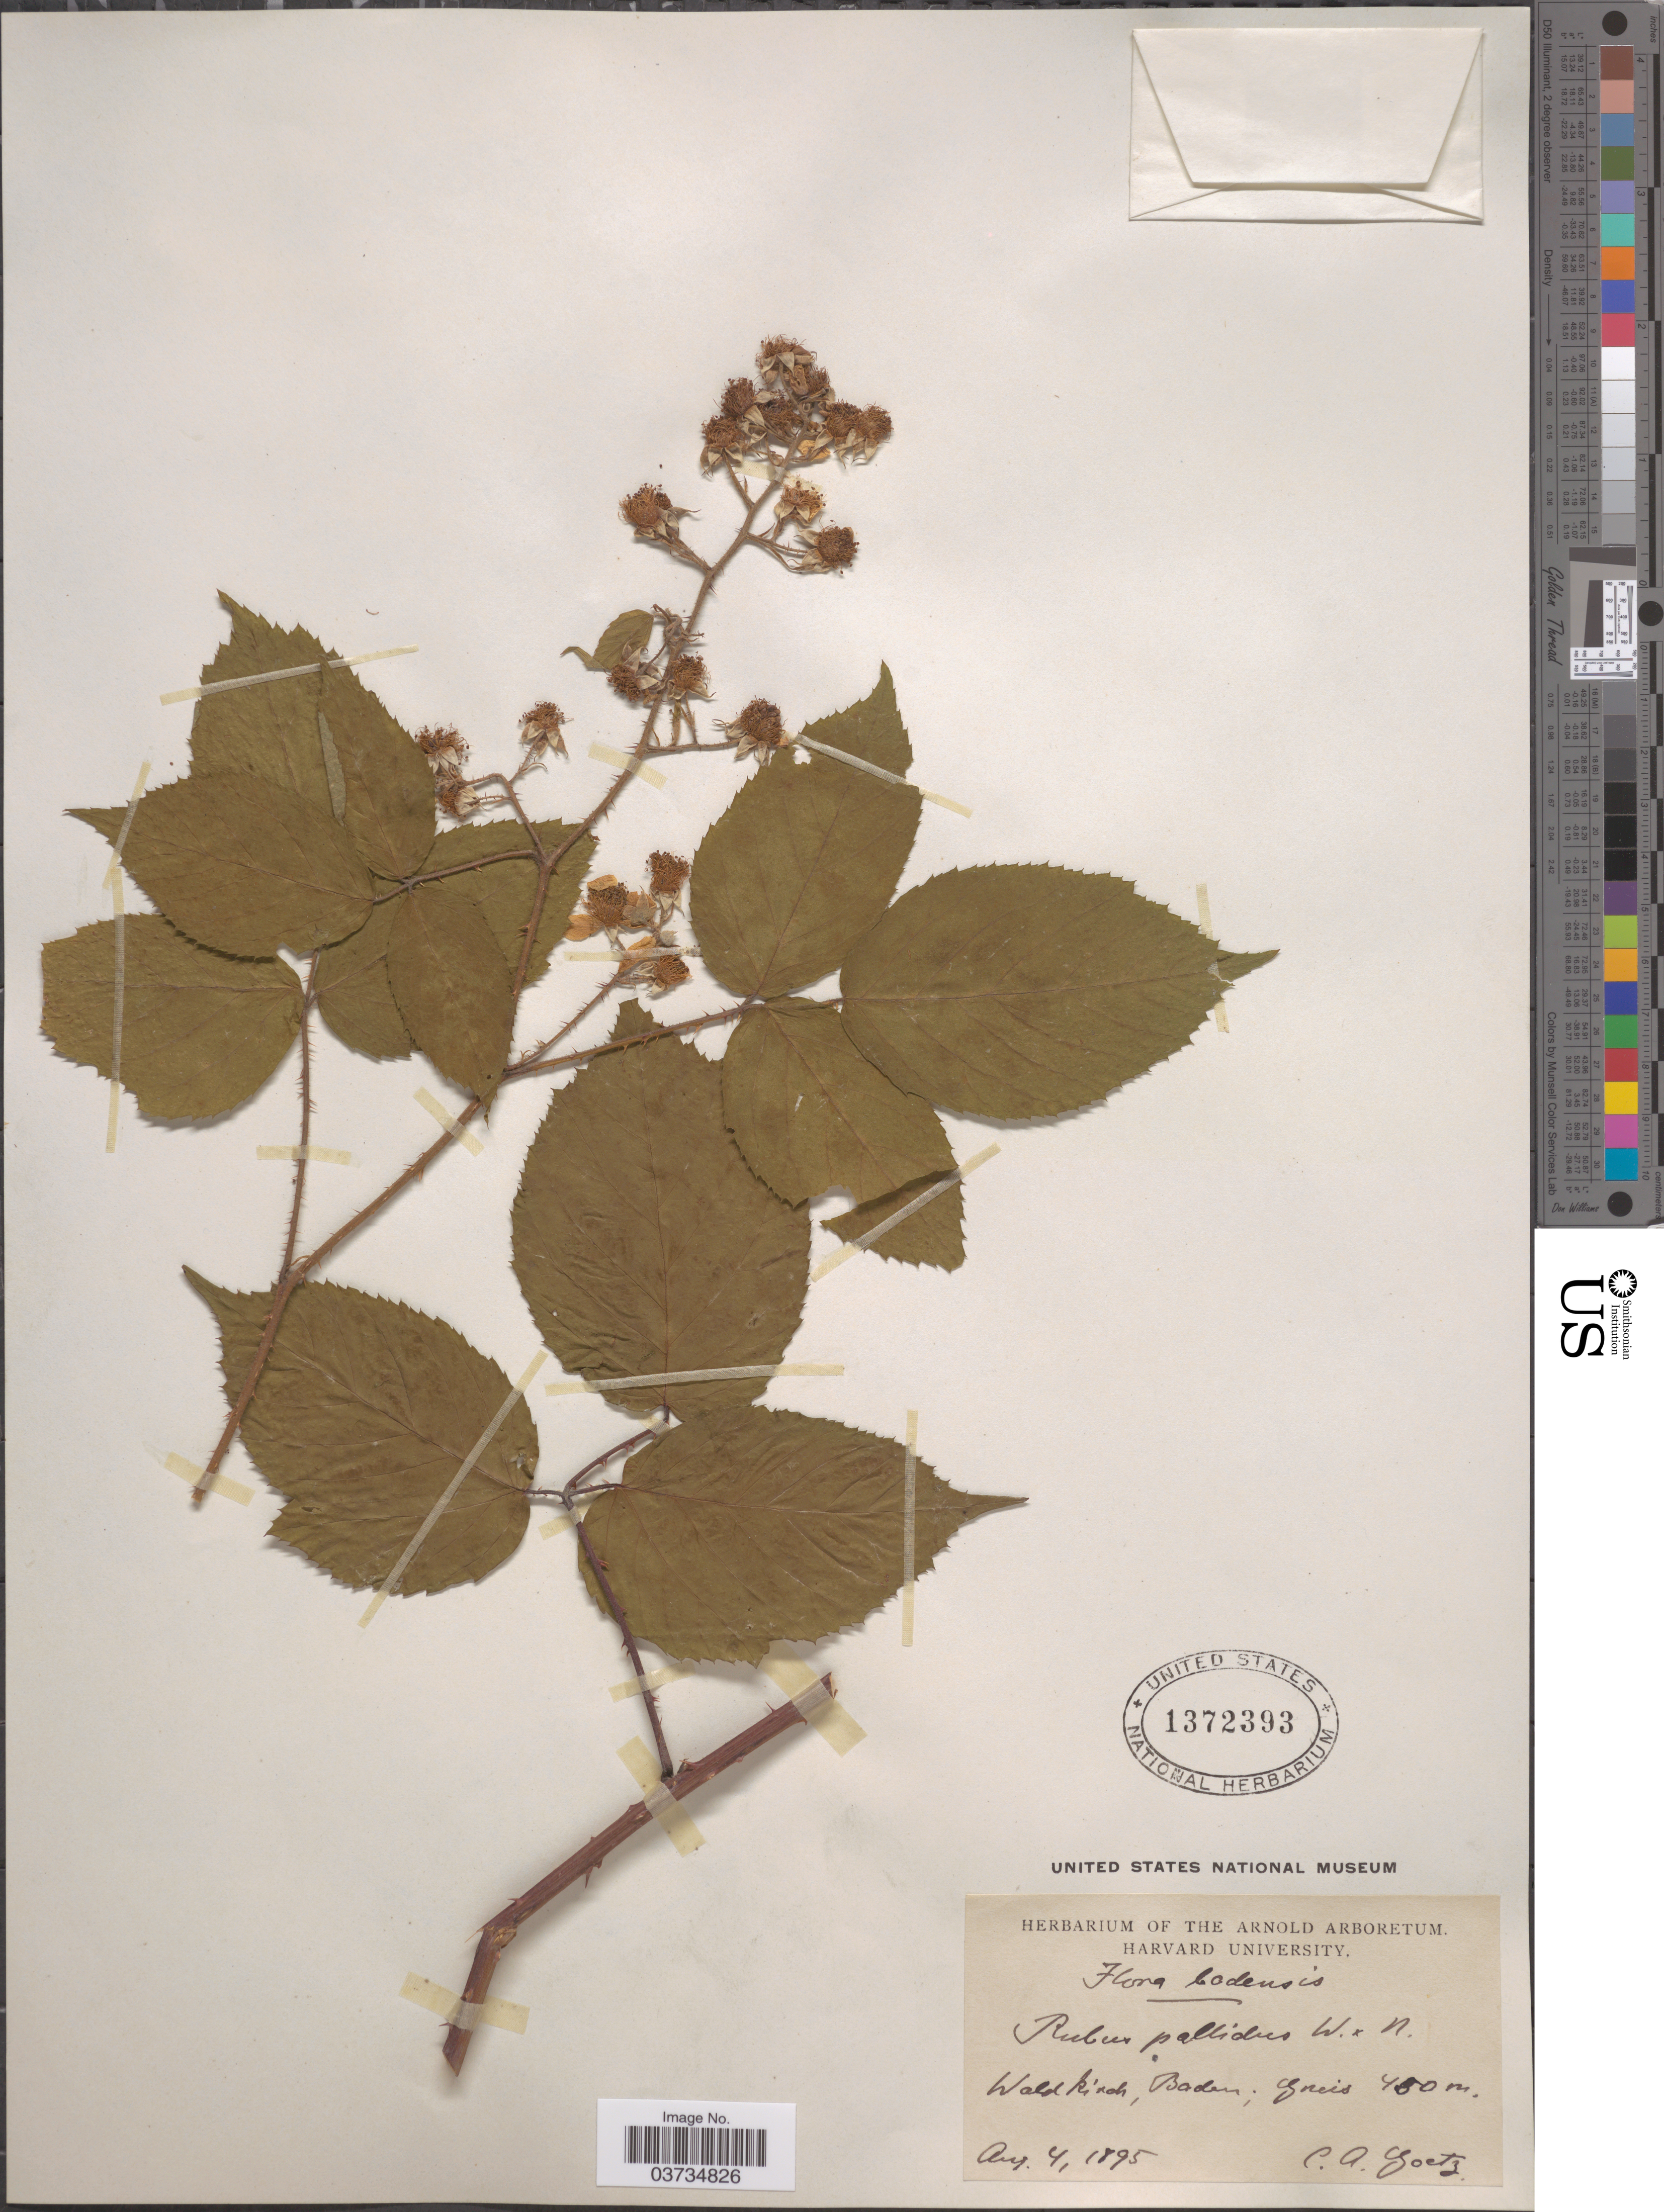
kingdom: Plantae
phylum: Tracheophyta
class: Magnoliopsida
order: Rosales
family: Rosaceae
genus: Rubus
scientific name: Rubus pallidus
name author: Weihe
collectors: C. Goetz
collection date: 1895-08-04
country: Germany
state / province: Baden-Württemberg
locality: Badensis. Waldkirch, Baden.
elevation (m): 450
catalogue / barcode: US 1372393